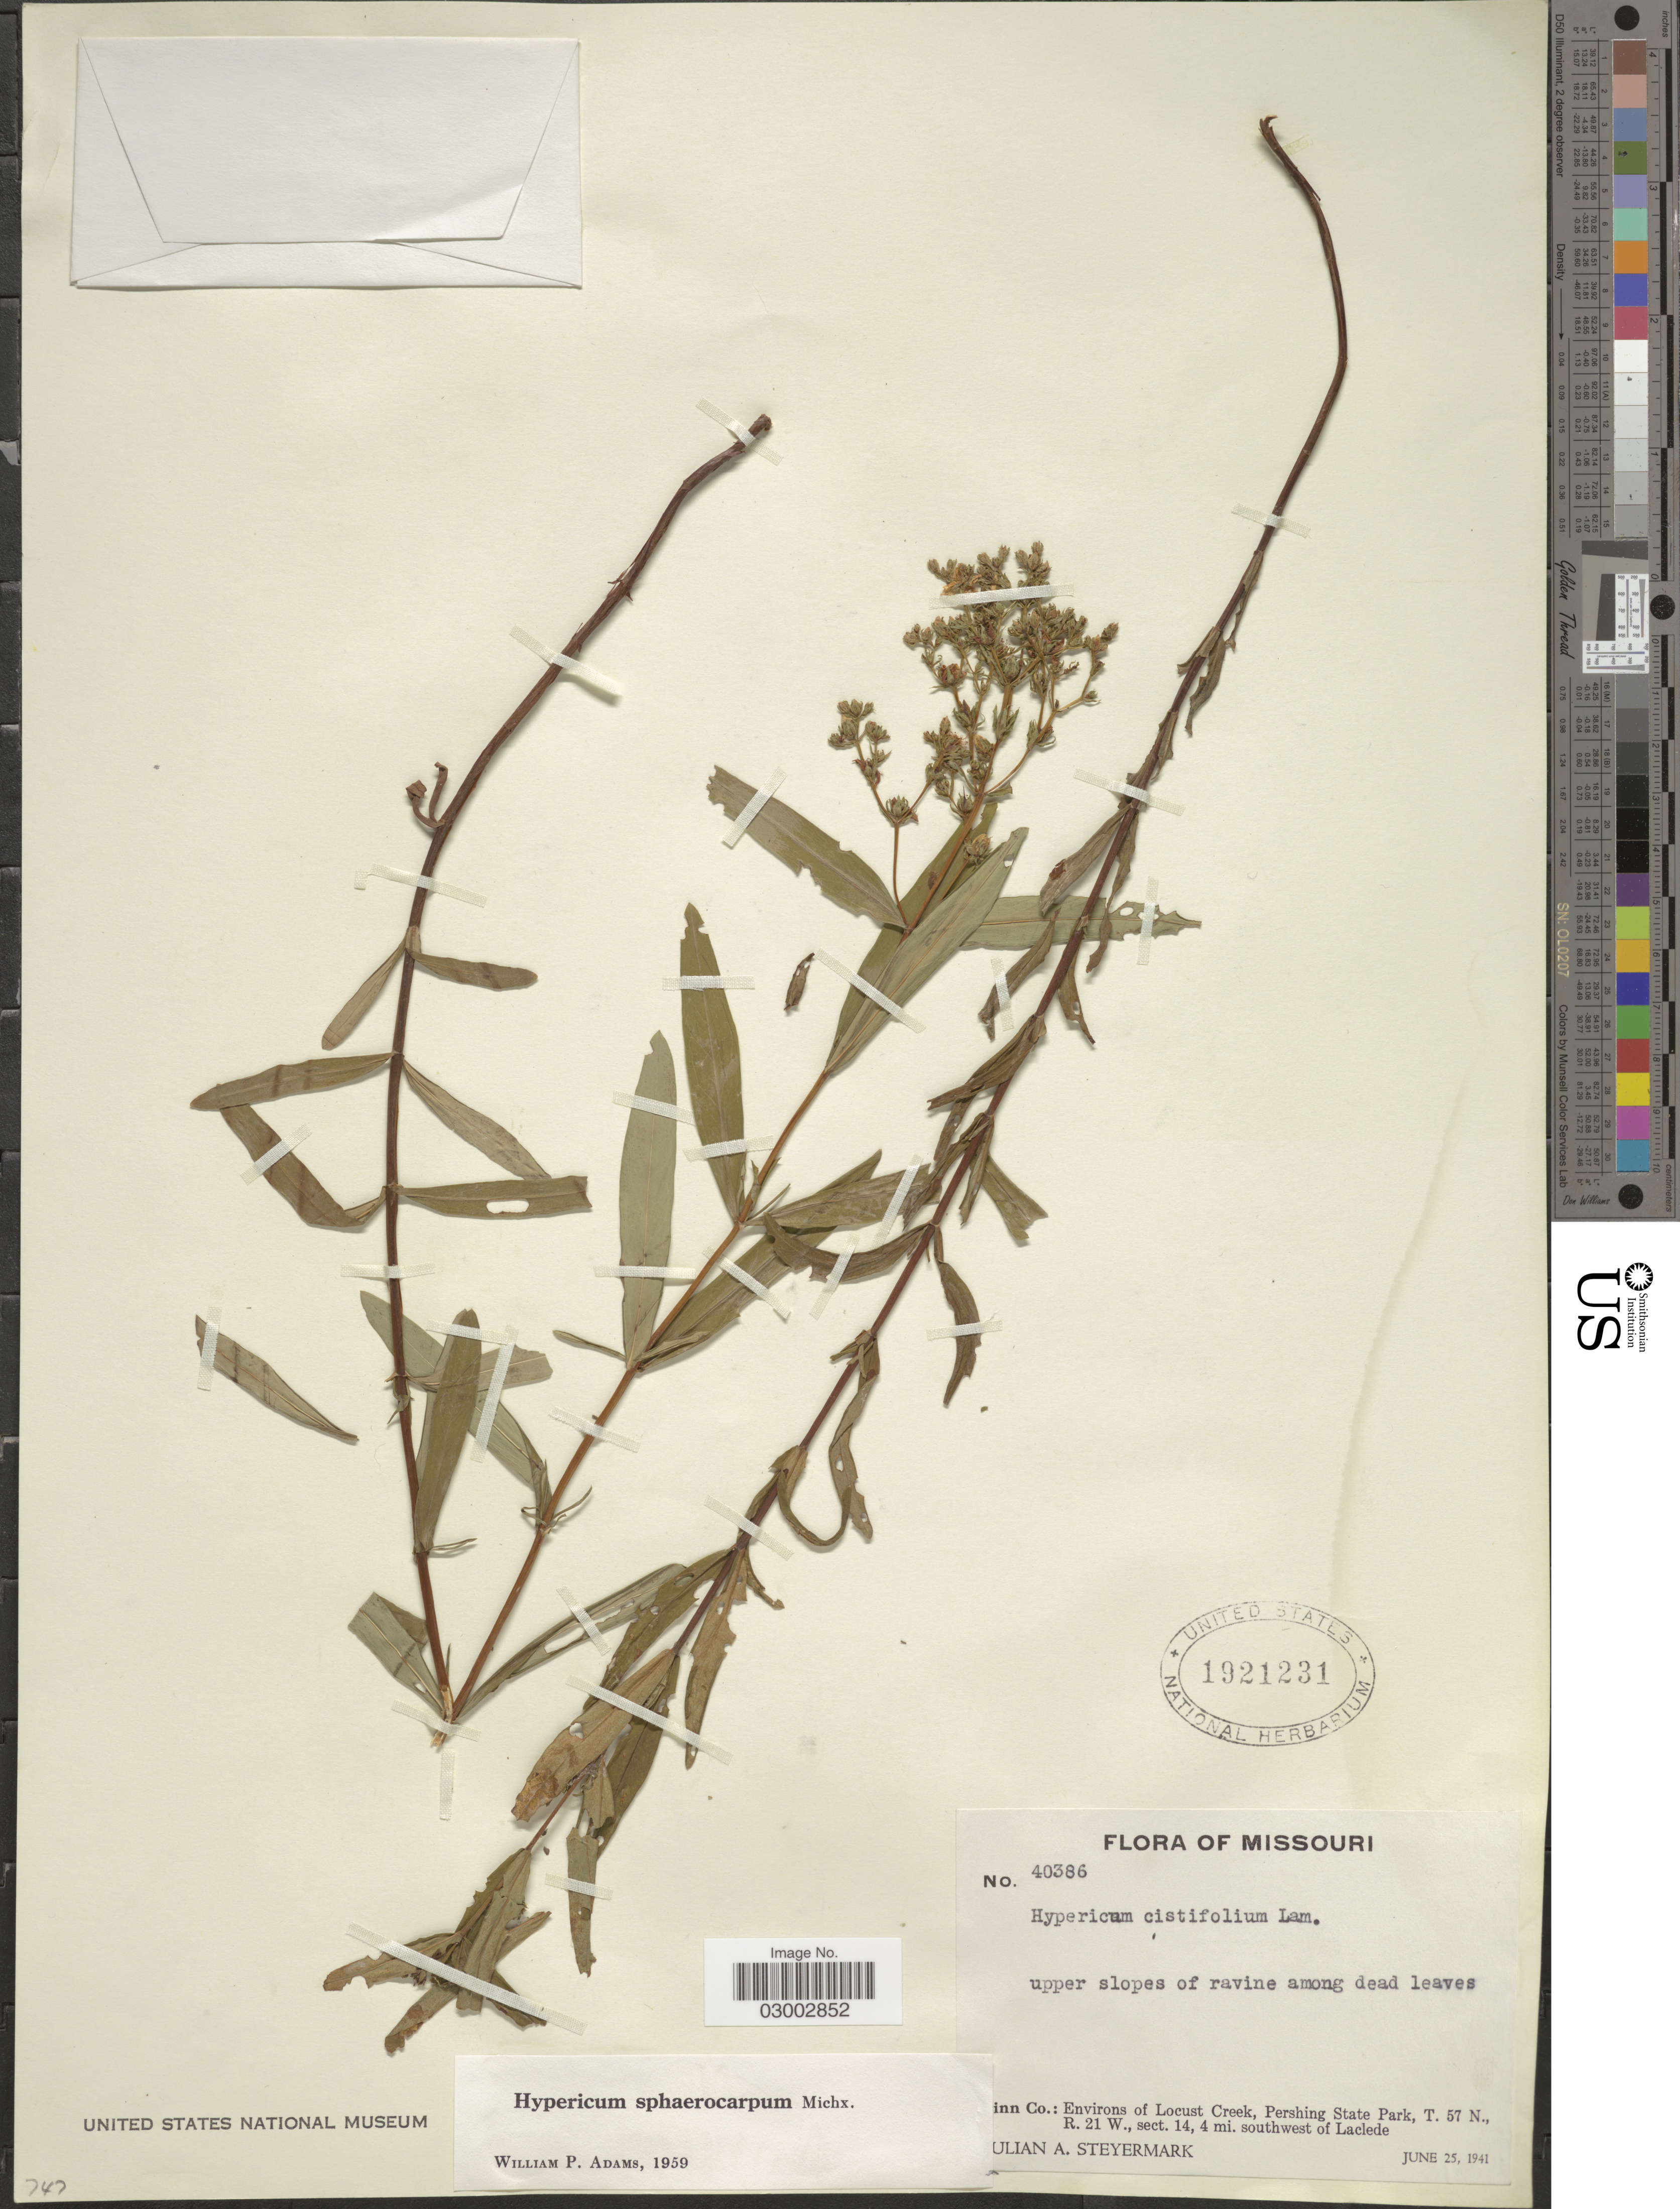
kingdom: Plantae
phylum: Tracheophyta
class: Magnoliopsida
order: Malpighiales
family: Hypericaceae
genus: Hypericum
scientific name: Hypericum sphaerocarpum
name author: Michx.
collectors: J. Steyermark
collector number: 40386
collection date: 1941-06-25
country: United States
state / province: Missouri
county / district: Linn County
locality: Upper slopes of ravine among dead leaves. Environs of Locust Creek, Pershing State Park, T. 57., R. 21 W., Sect. 14, 4 mi. southwest of Laclede.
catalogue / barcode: US 1921231